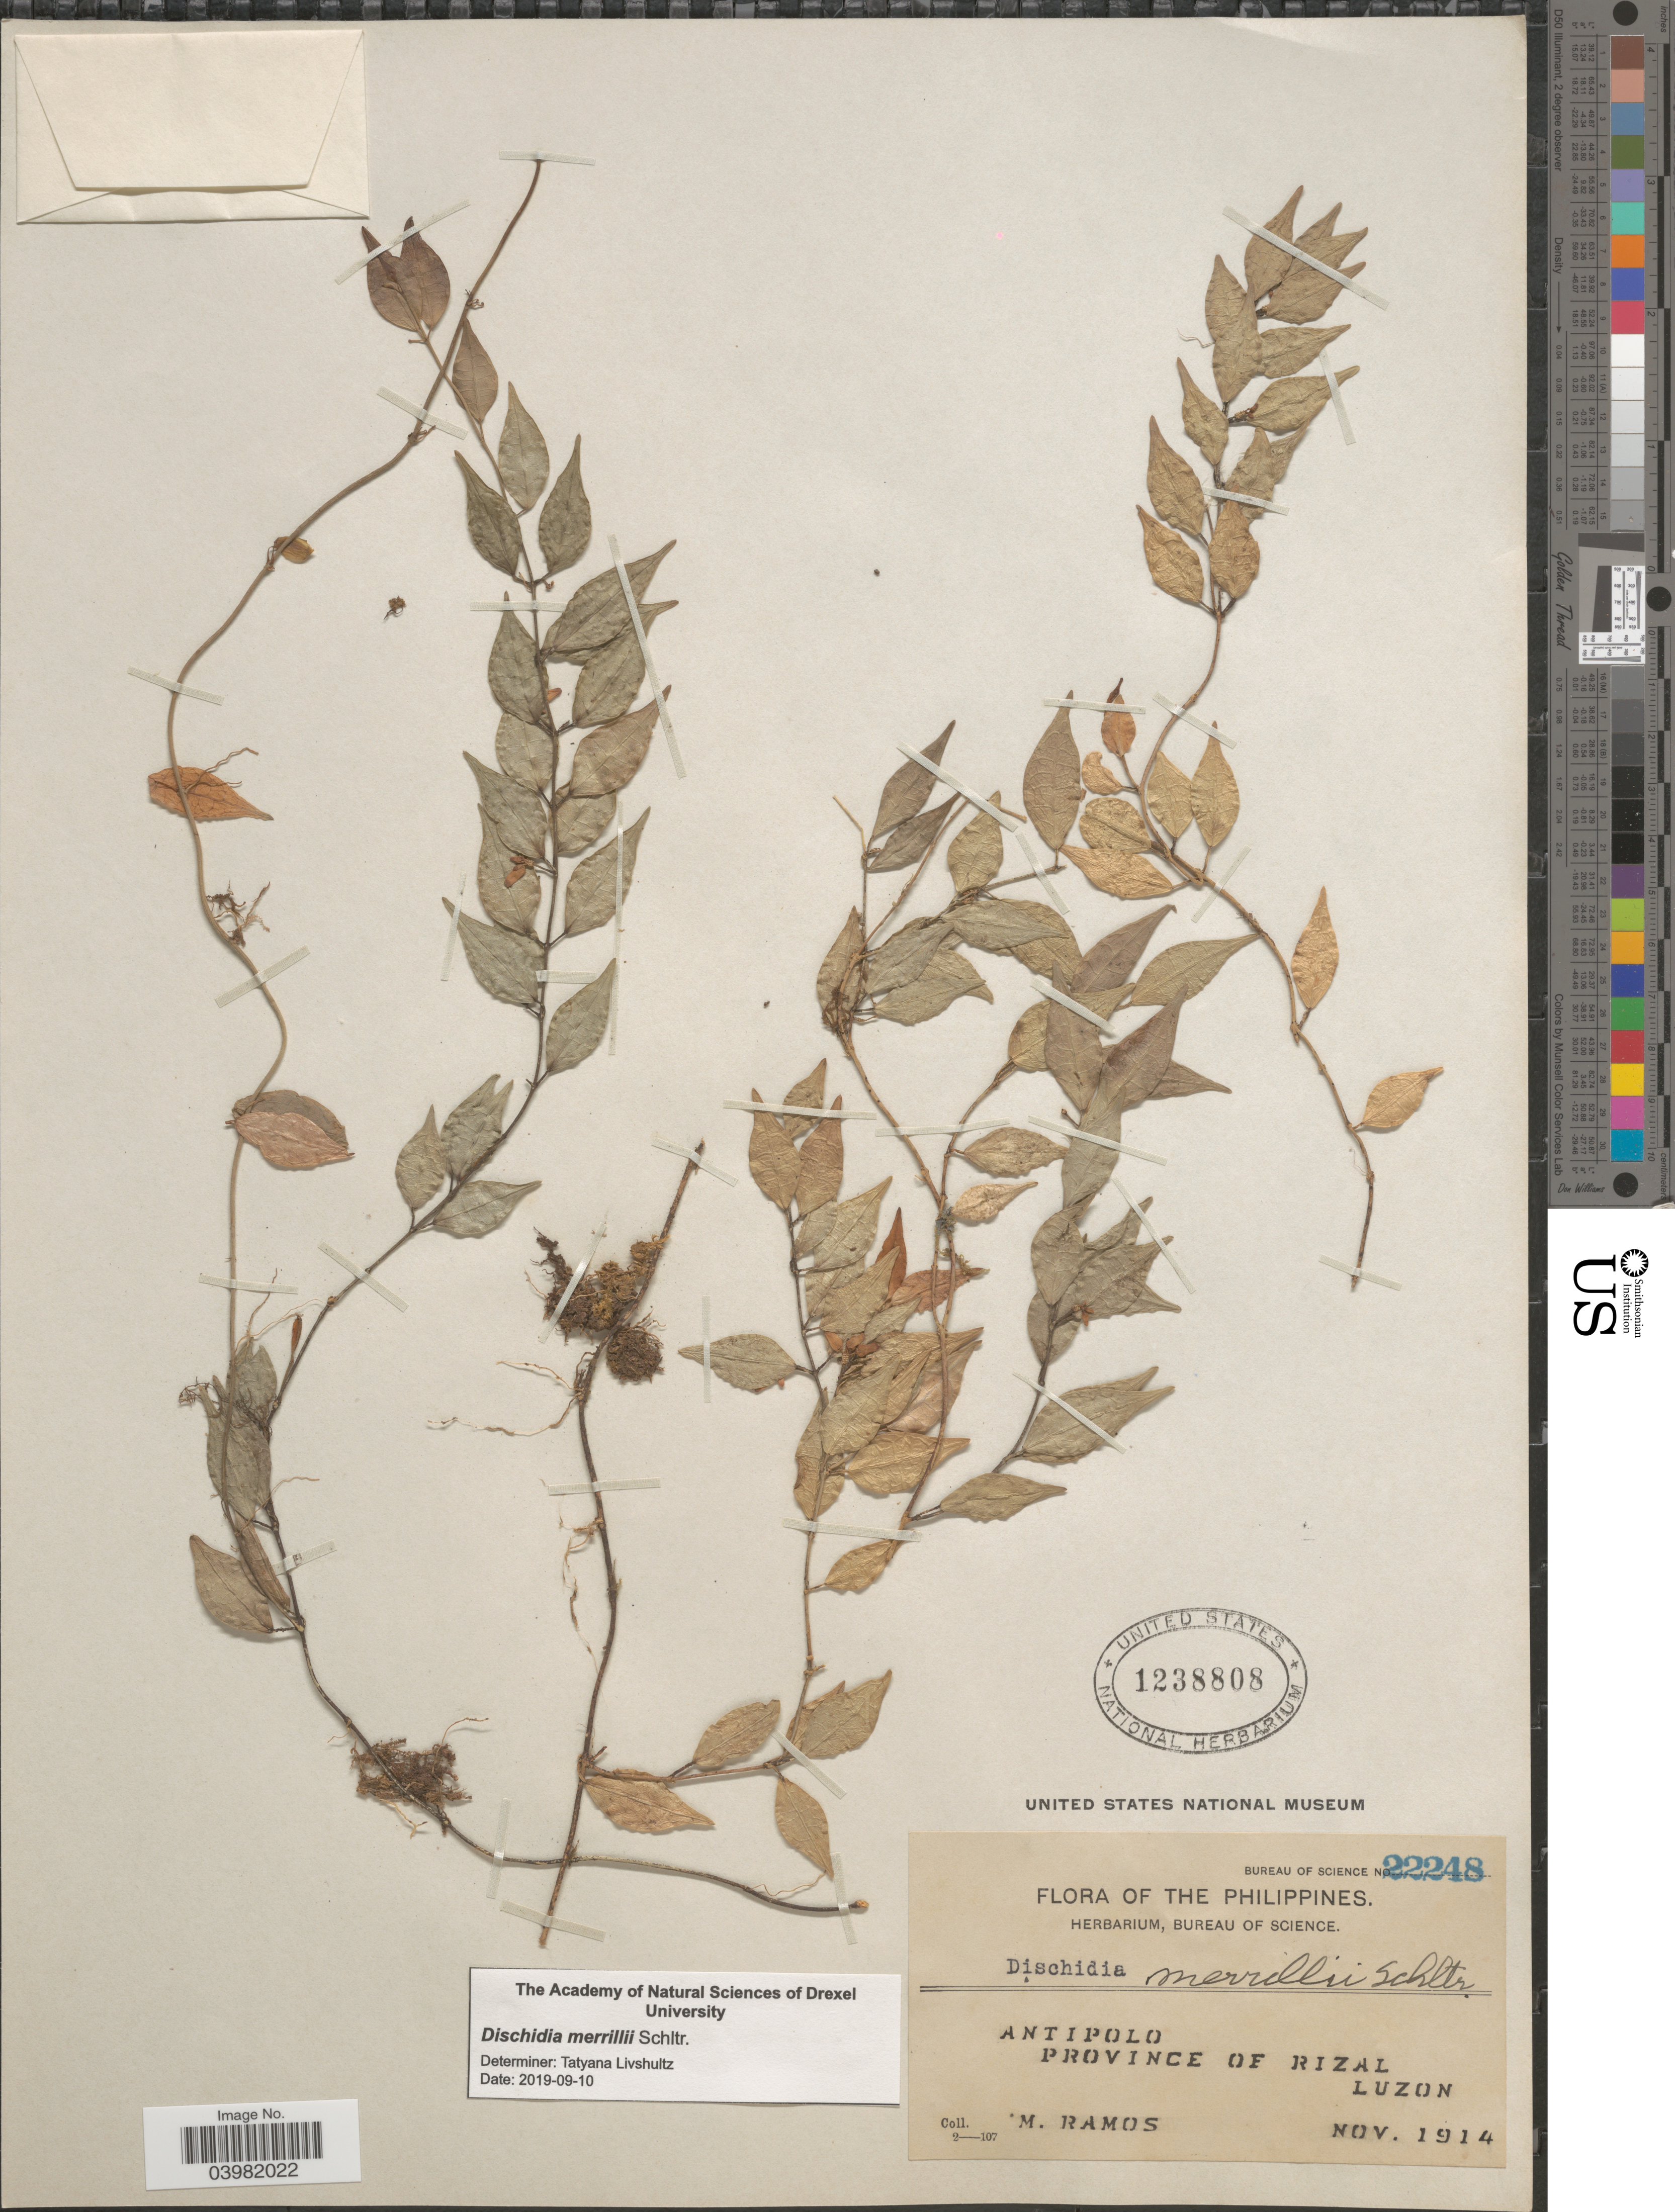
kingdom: Plantae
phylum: Tracheophyta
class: Magnoliopsida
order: Gentianales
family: Apocynaceae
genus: Dischidia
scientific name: Dischidia merrillii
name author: Schltr.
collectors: M. Ramos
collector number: Bureau of Science 22248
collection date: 1914-11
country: Philippines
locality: Antipolo. Province of Rizal. Luzon.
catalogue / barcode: US 1238808